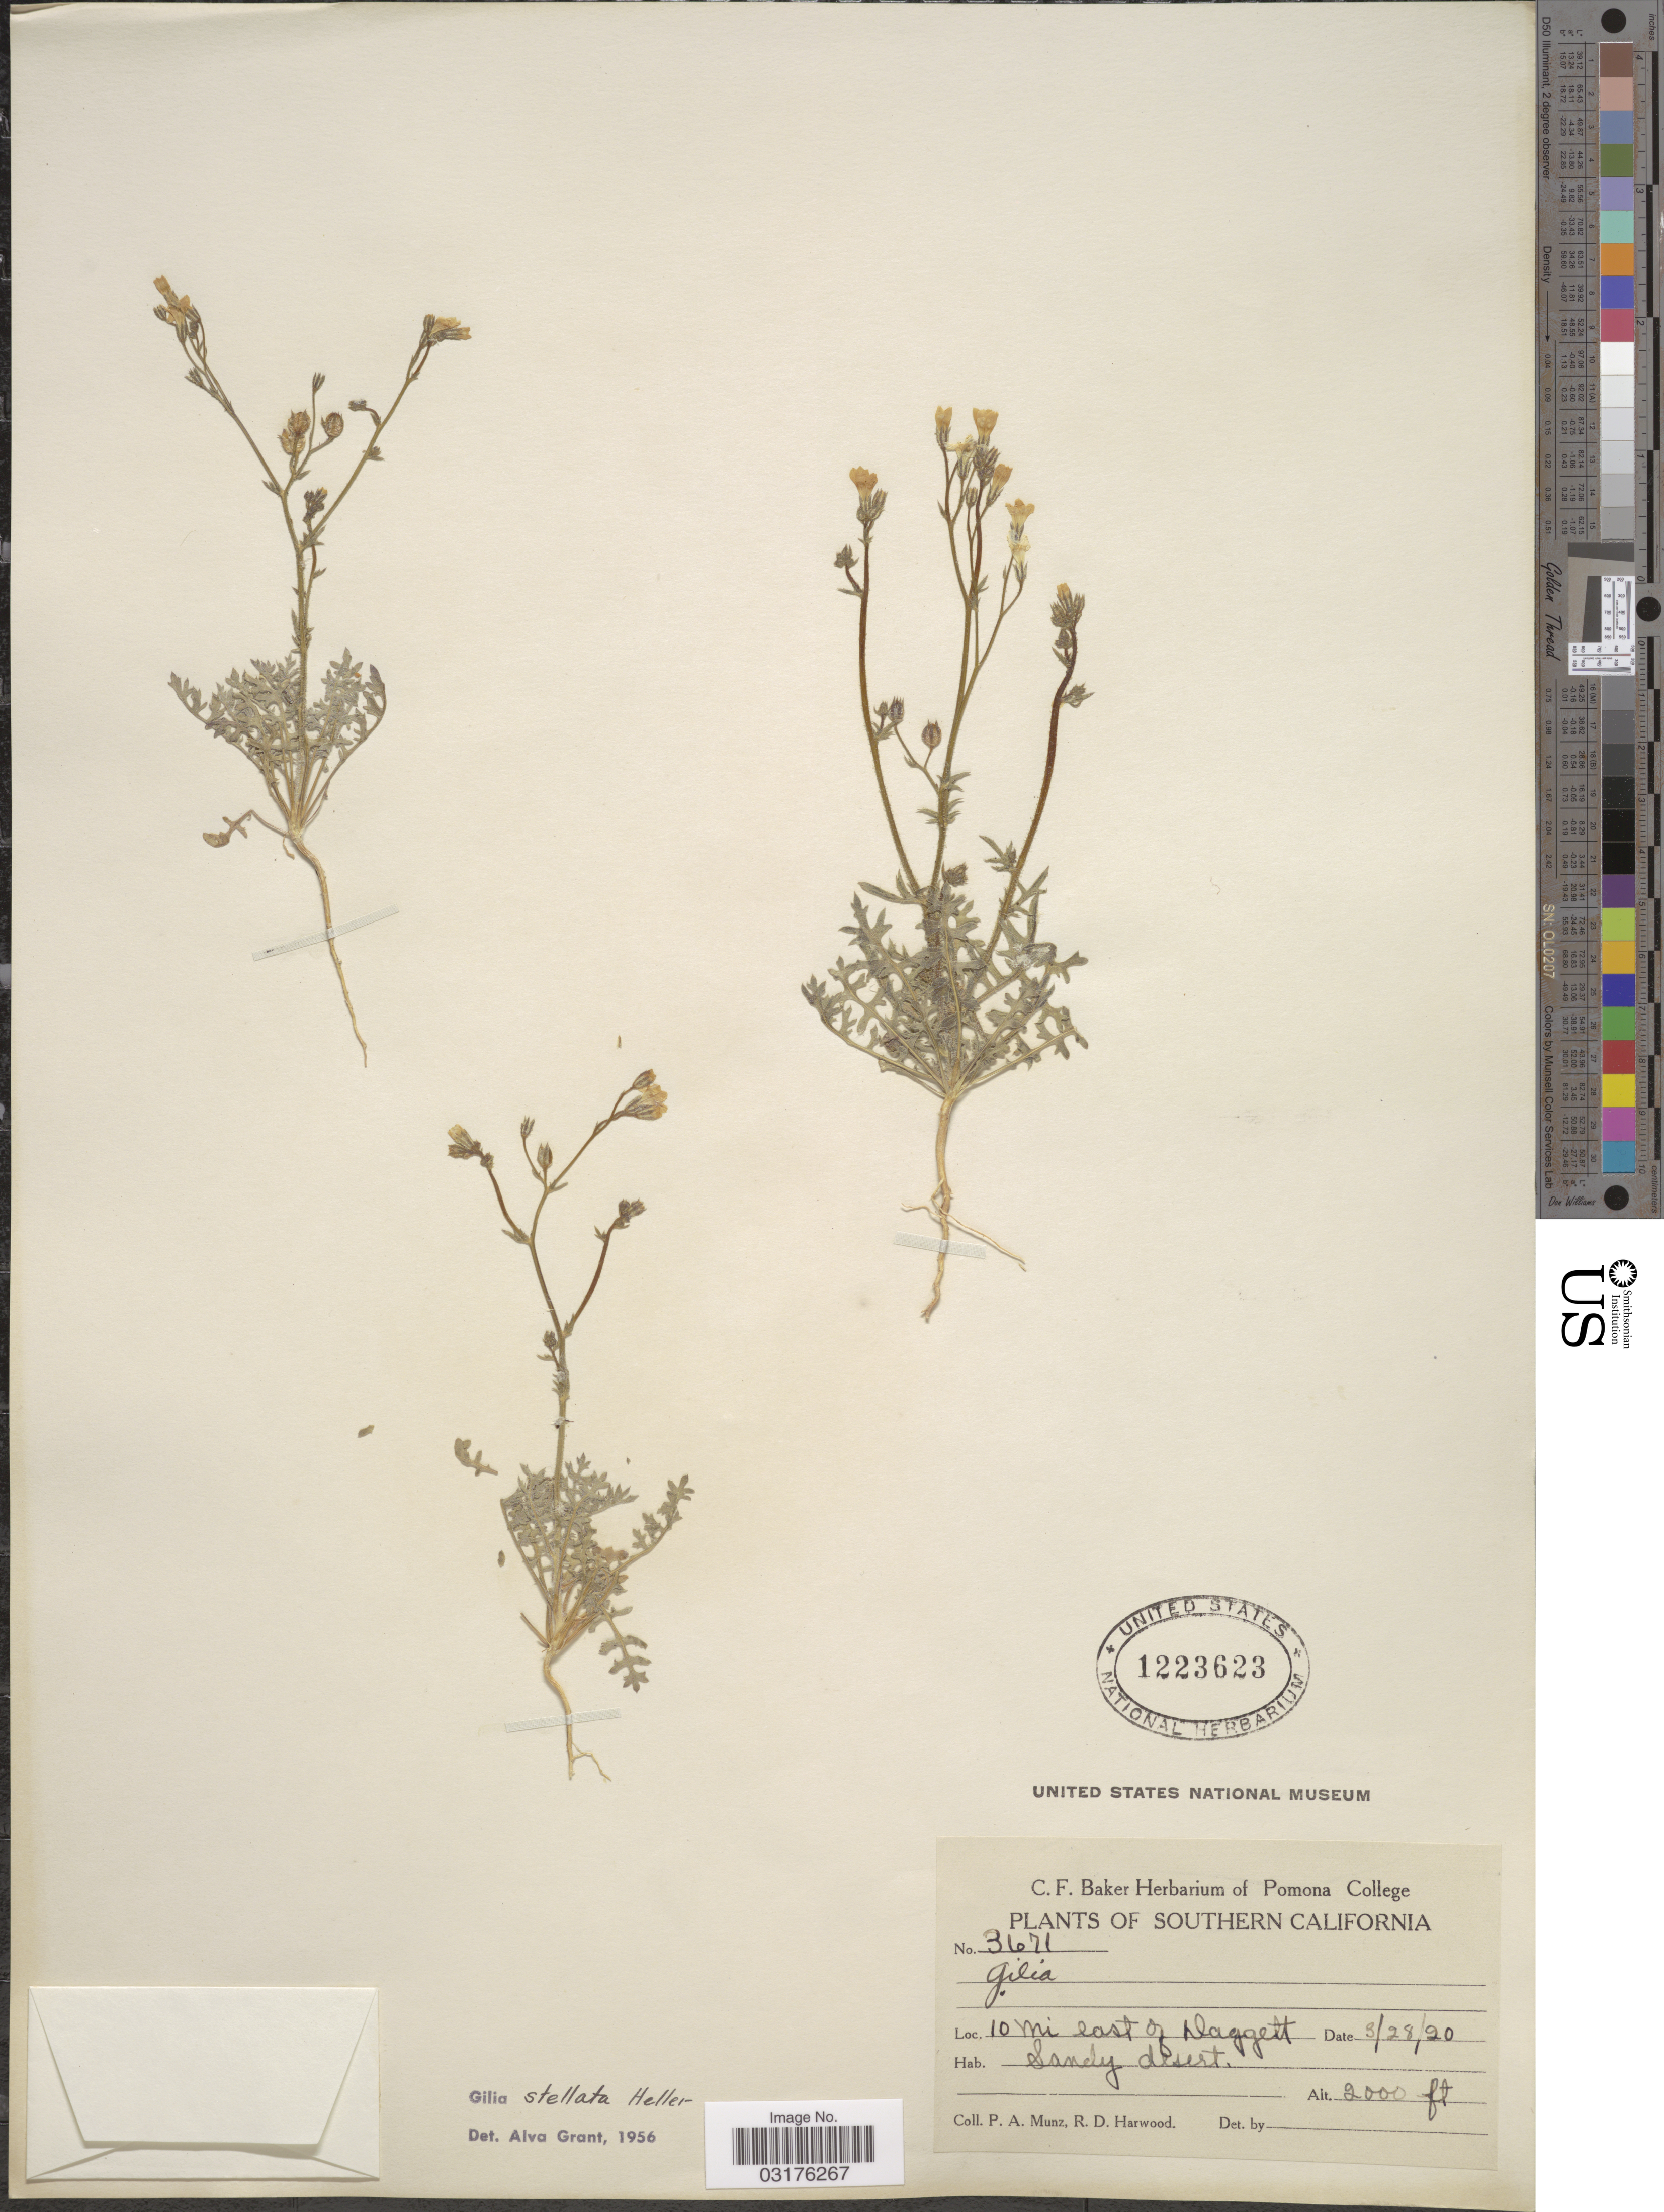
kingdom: Plantae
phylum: Tracheophyta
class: Magnoliopsida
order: Ericales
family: Polemoniaceae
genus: Gilia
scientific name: Gilia stellata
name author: A. Heller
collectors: P. A. Munz & R. Harwood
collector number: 3671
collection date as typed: Transcribed d/m/y: 28/3/20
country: United States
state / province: California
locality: Southern California, 10 mi east of Daggett.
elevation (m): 610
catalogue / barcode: US 1223623